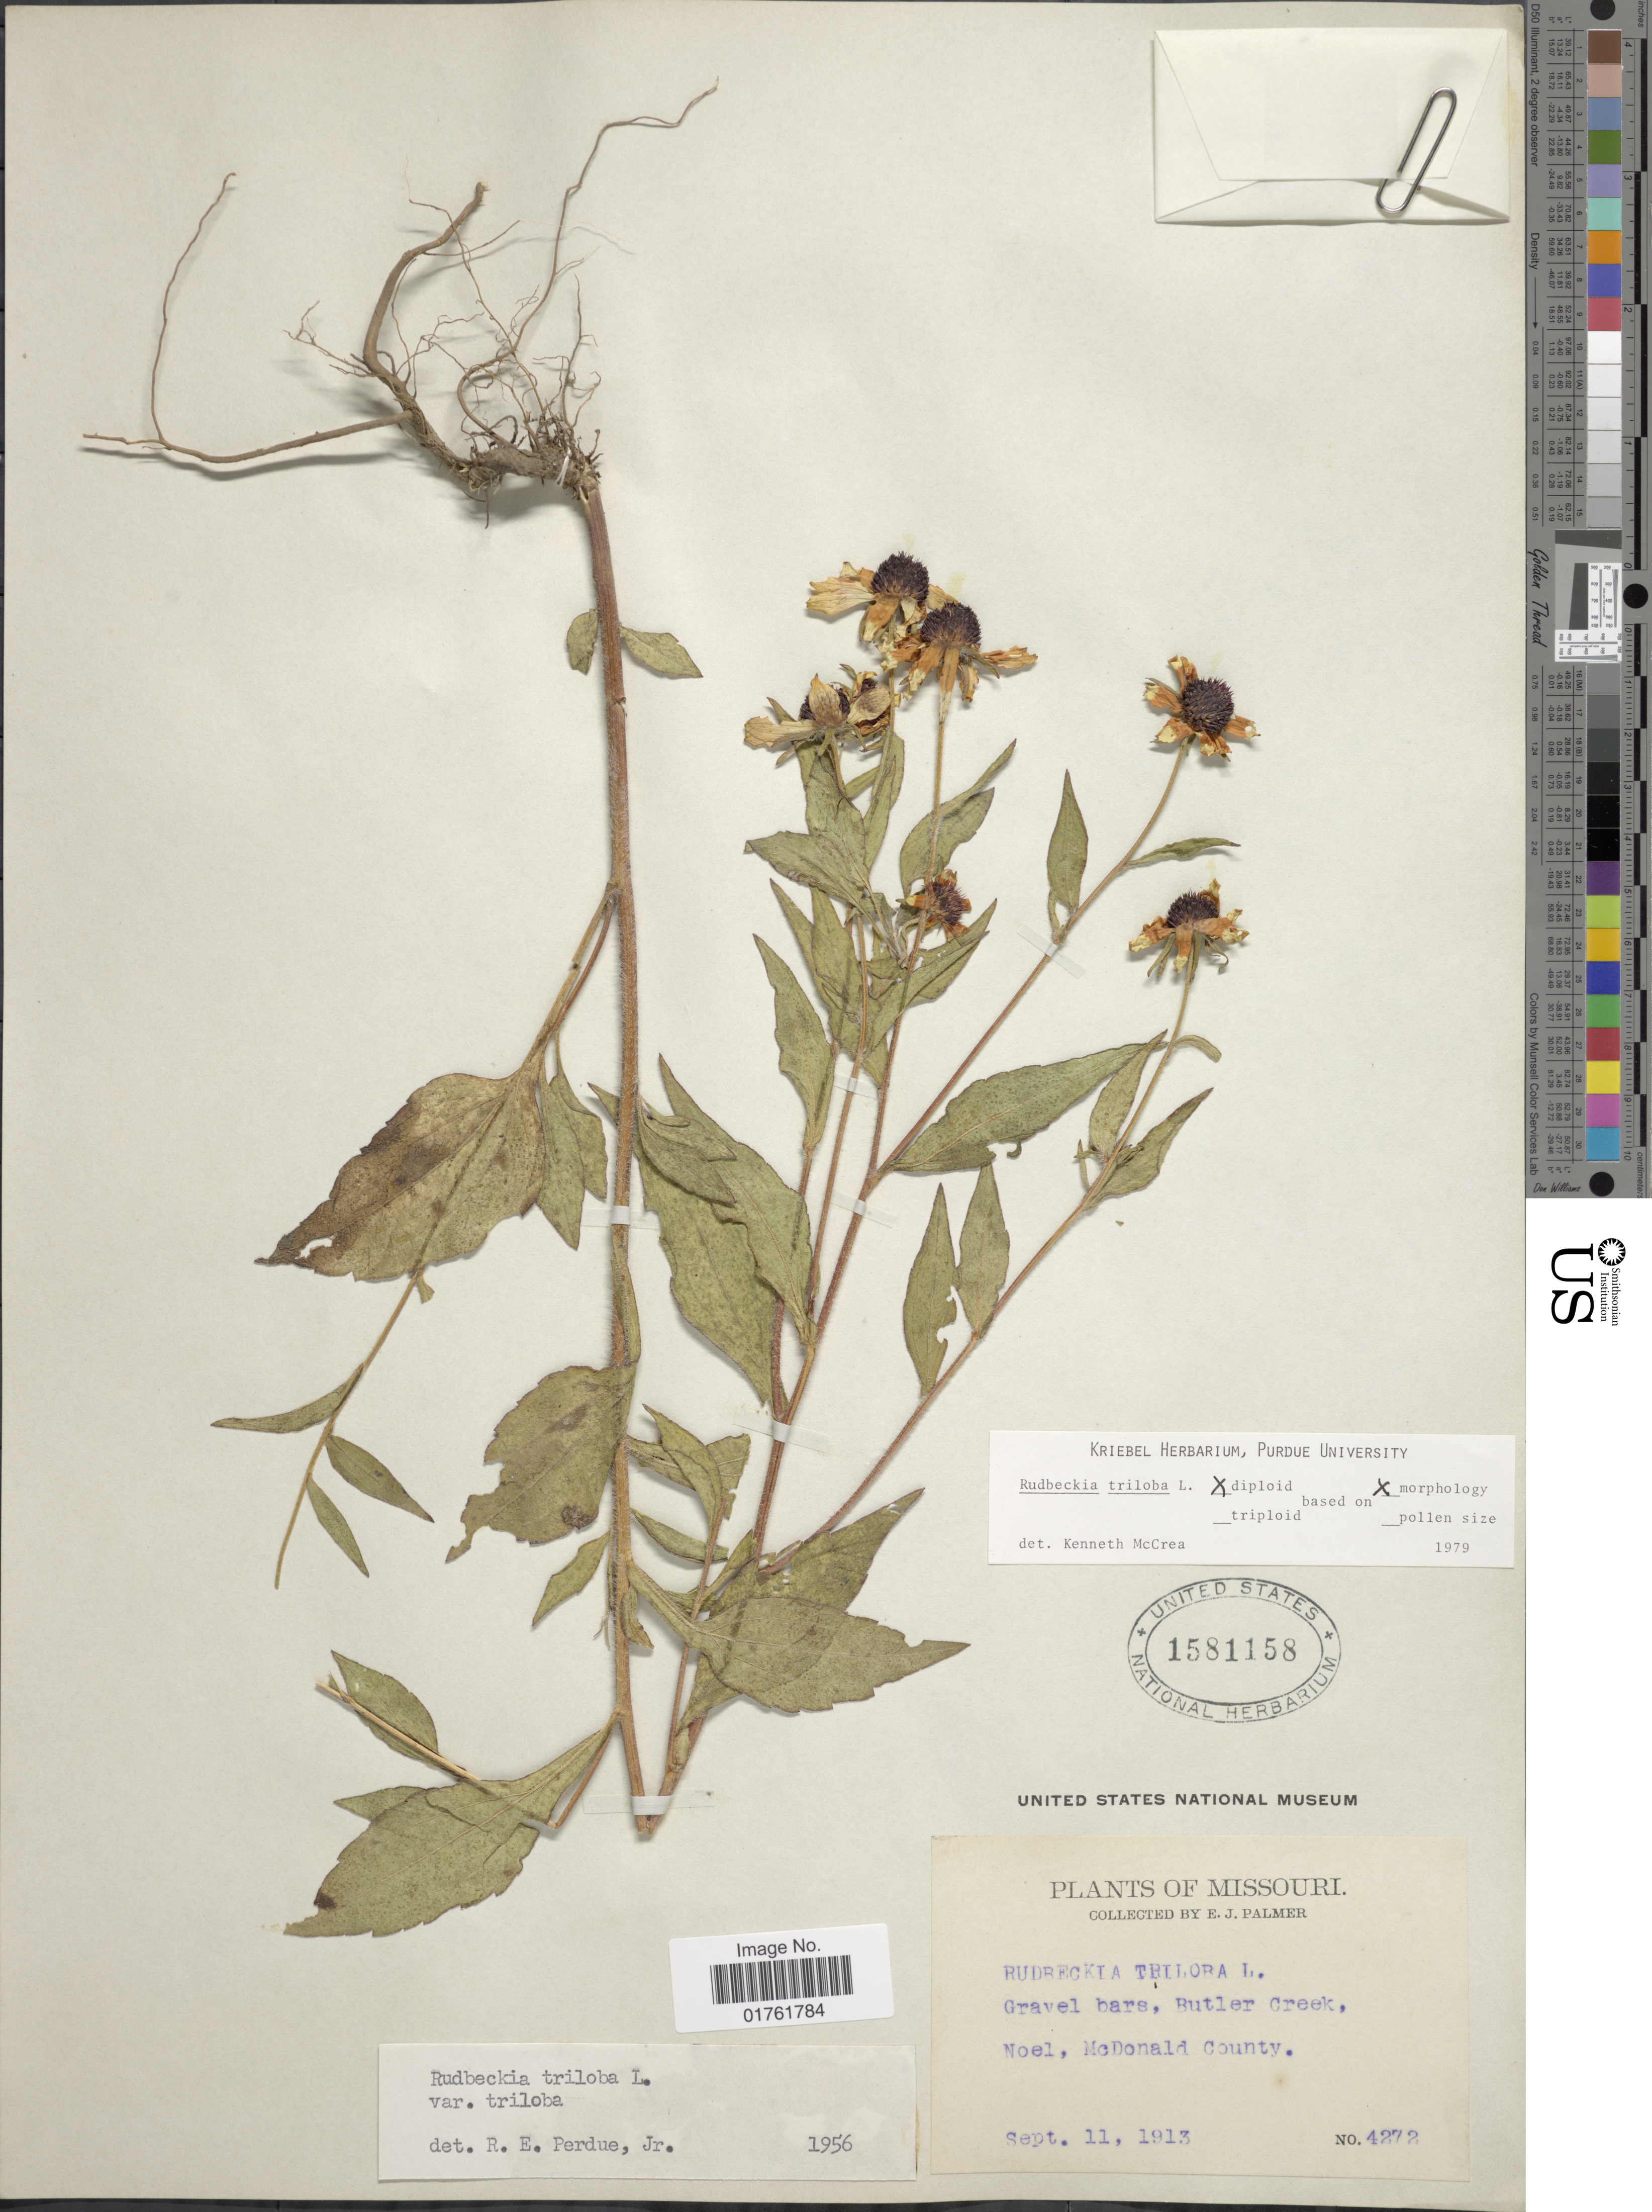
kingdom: Plantae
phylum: Tracheophyta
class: Magnoliopsida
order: Asterales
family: Asteraceae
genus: Rudbeckia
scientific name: Rudbeckia triloba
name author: L.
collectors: E. J. Palmer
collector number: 4272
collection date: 1913-09-11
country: United States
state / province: Missouri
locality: Gravel bars, Butler Creek, Noel, McDonald County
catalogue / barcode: US 1581158